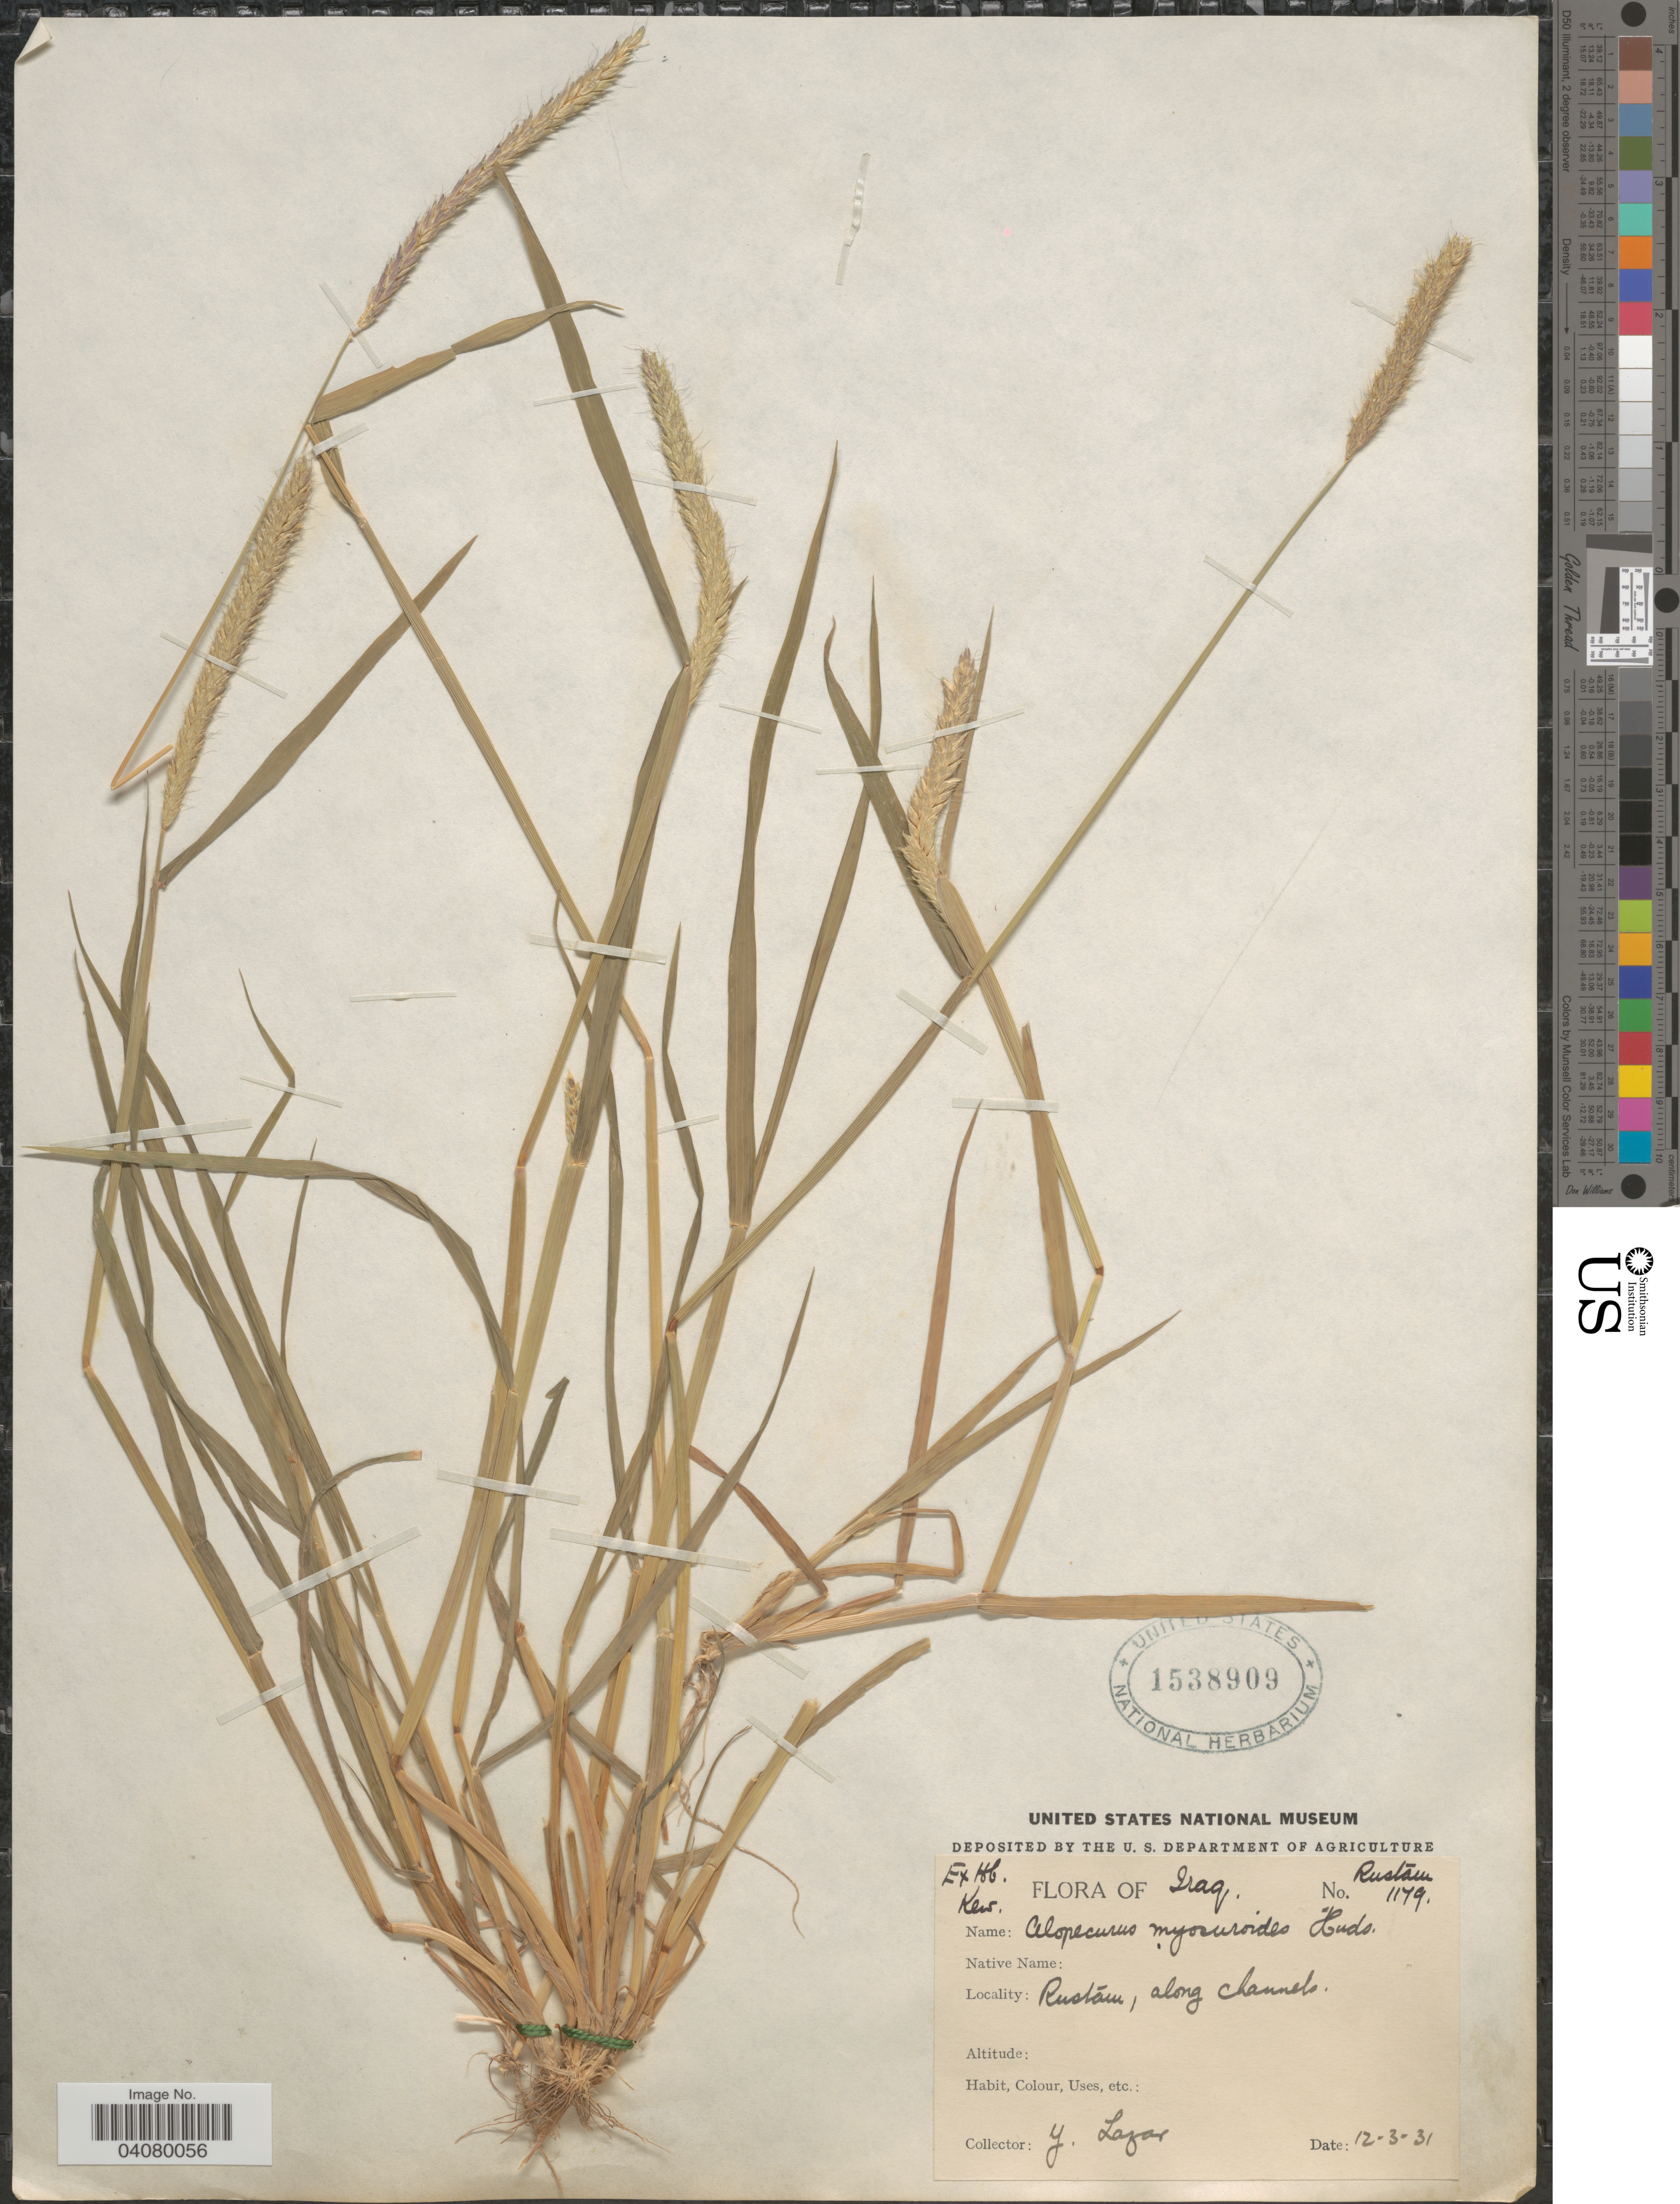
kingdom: Plantae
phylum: Tracheophyta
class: Liliopsida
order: Poales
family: Poaceae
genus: Alopecurus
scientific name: Alopecurus myosuroides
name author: Huds.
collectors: Y. Lazar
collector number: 1179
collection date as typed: Transcribed d/m/y: 12/3/31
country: Iraq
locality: Rustam, along channels.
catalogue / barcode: US 1538909